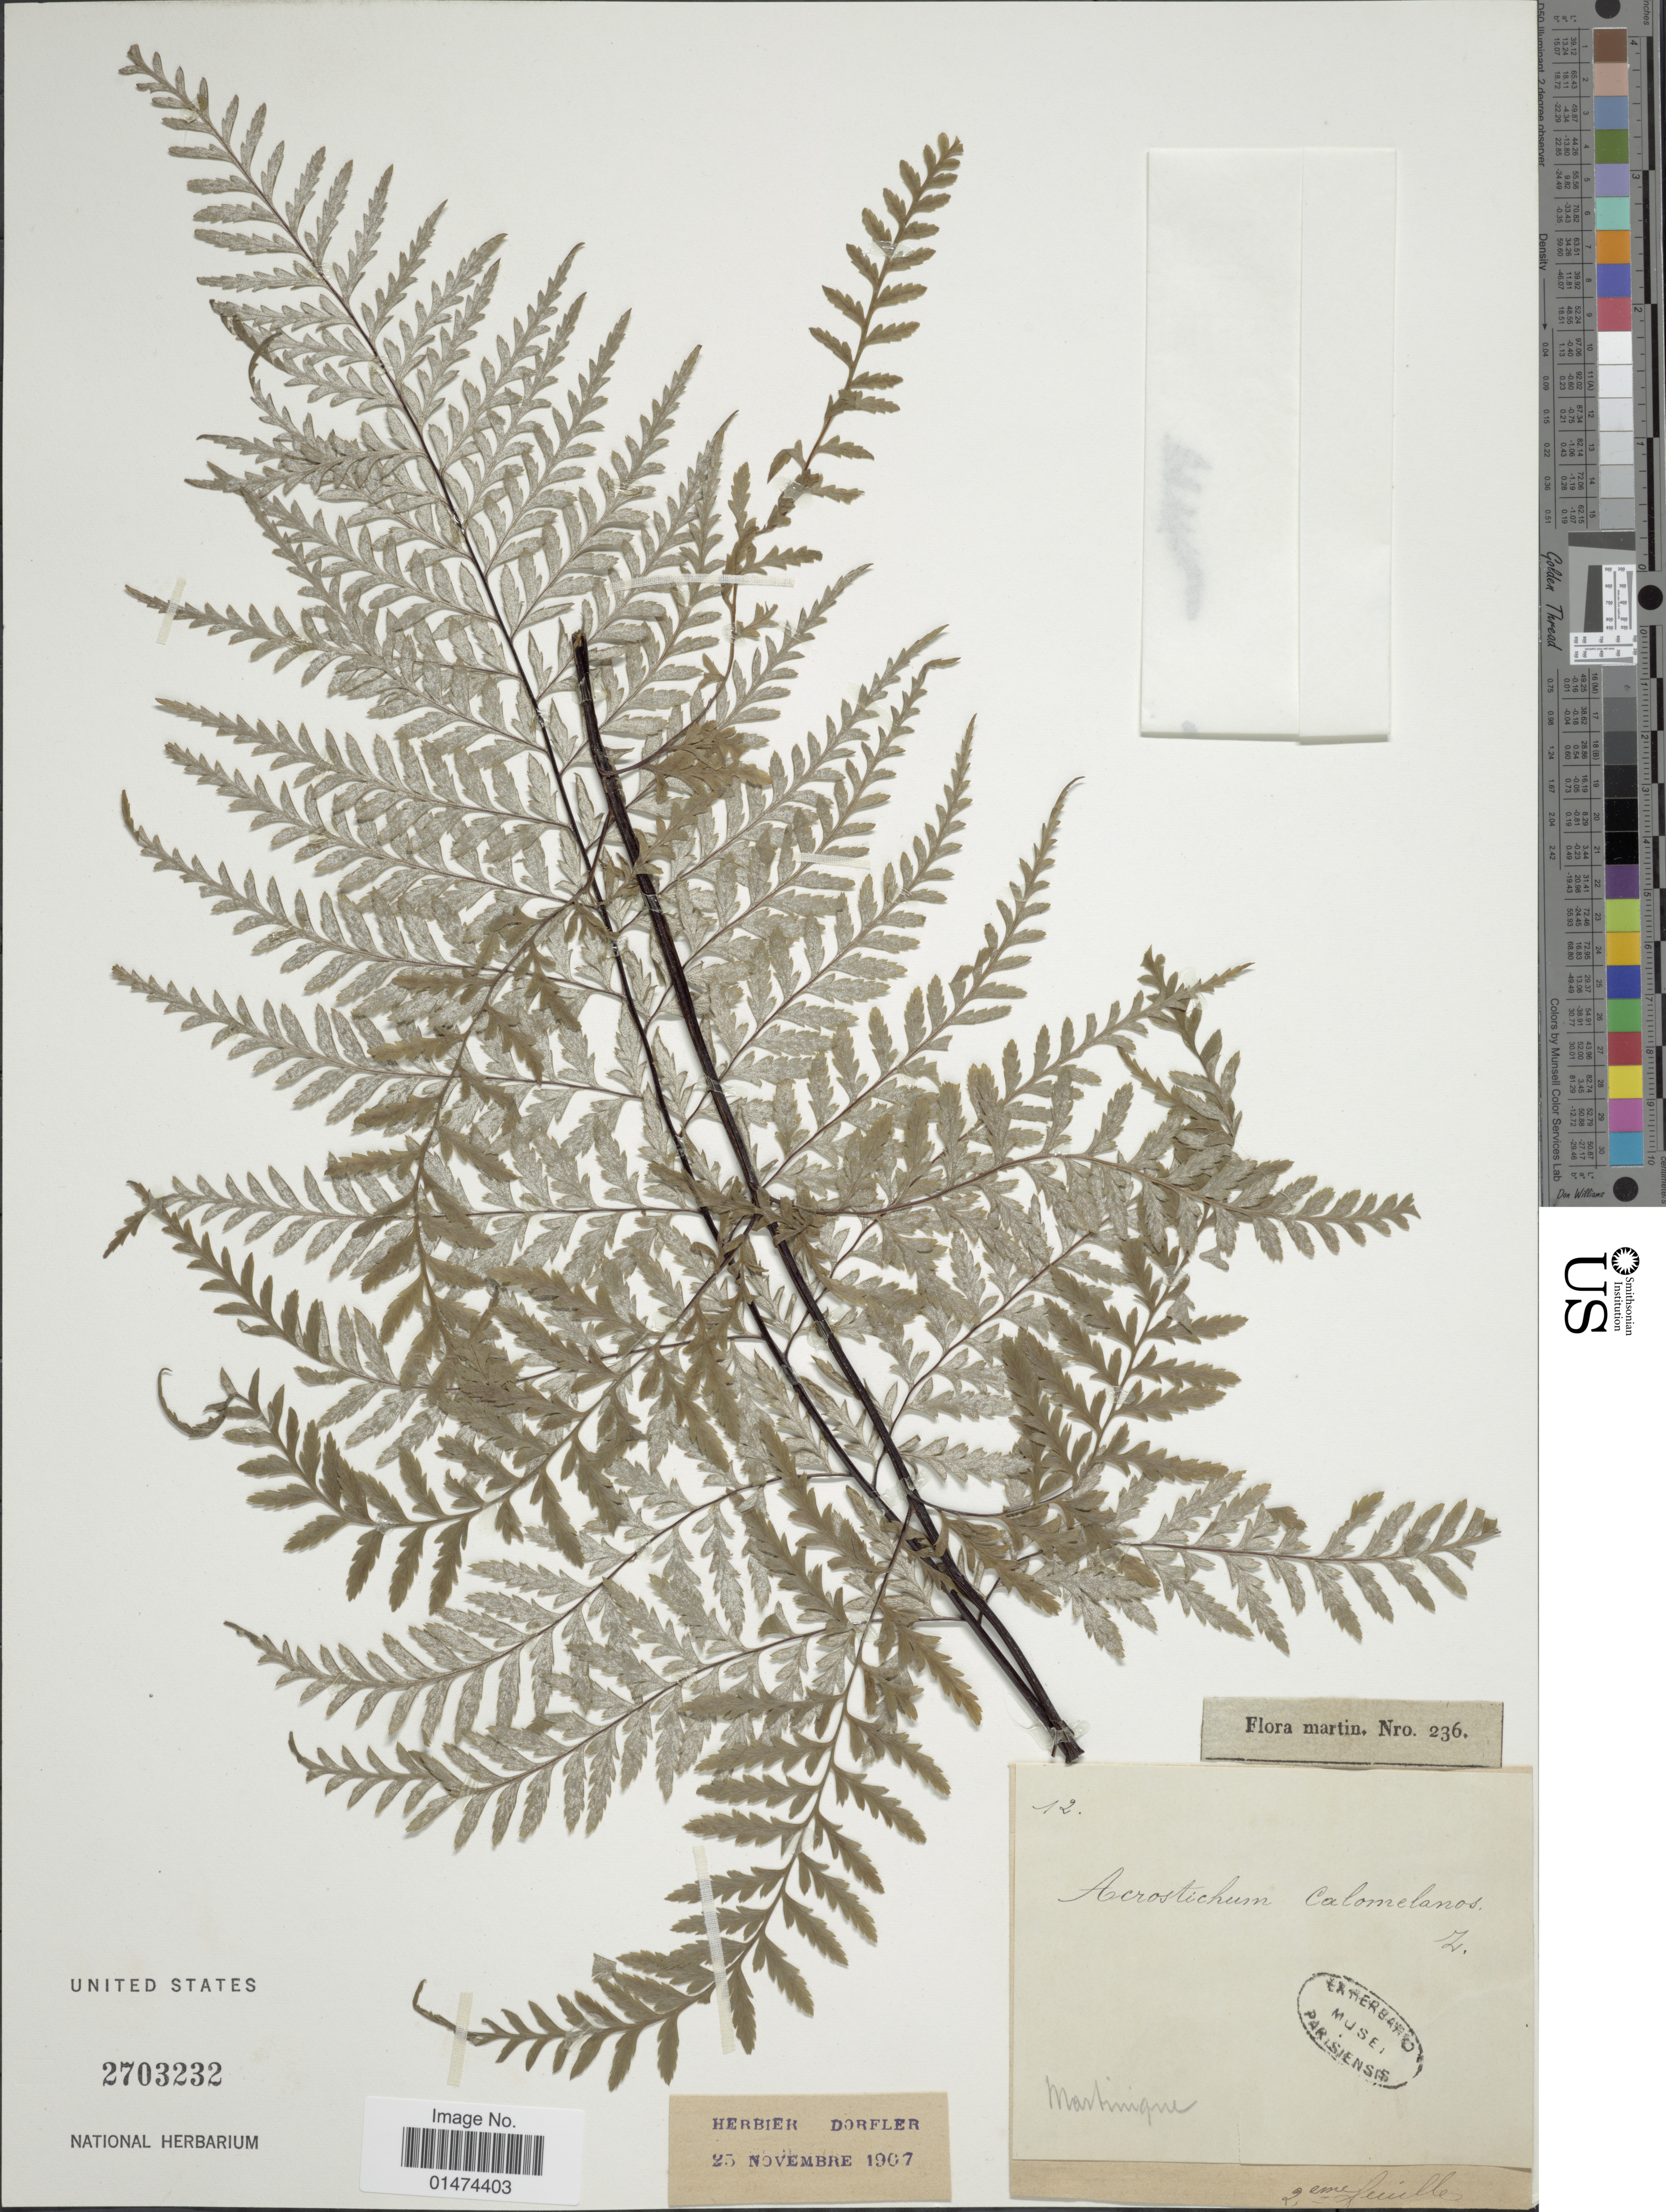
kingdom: Plantae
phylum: Tracheophyta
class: Polypodiopsida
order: Polypodiales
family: Pteridaceae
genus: Pityrogramma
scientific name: Pityrogramma calomelanos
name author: (L.) Link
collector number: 236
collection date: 1969-11-25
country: Martinique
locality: Martinique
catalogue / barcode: US 2703232